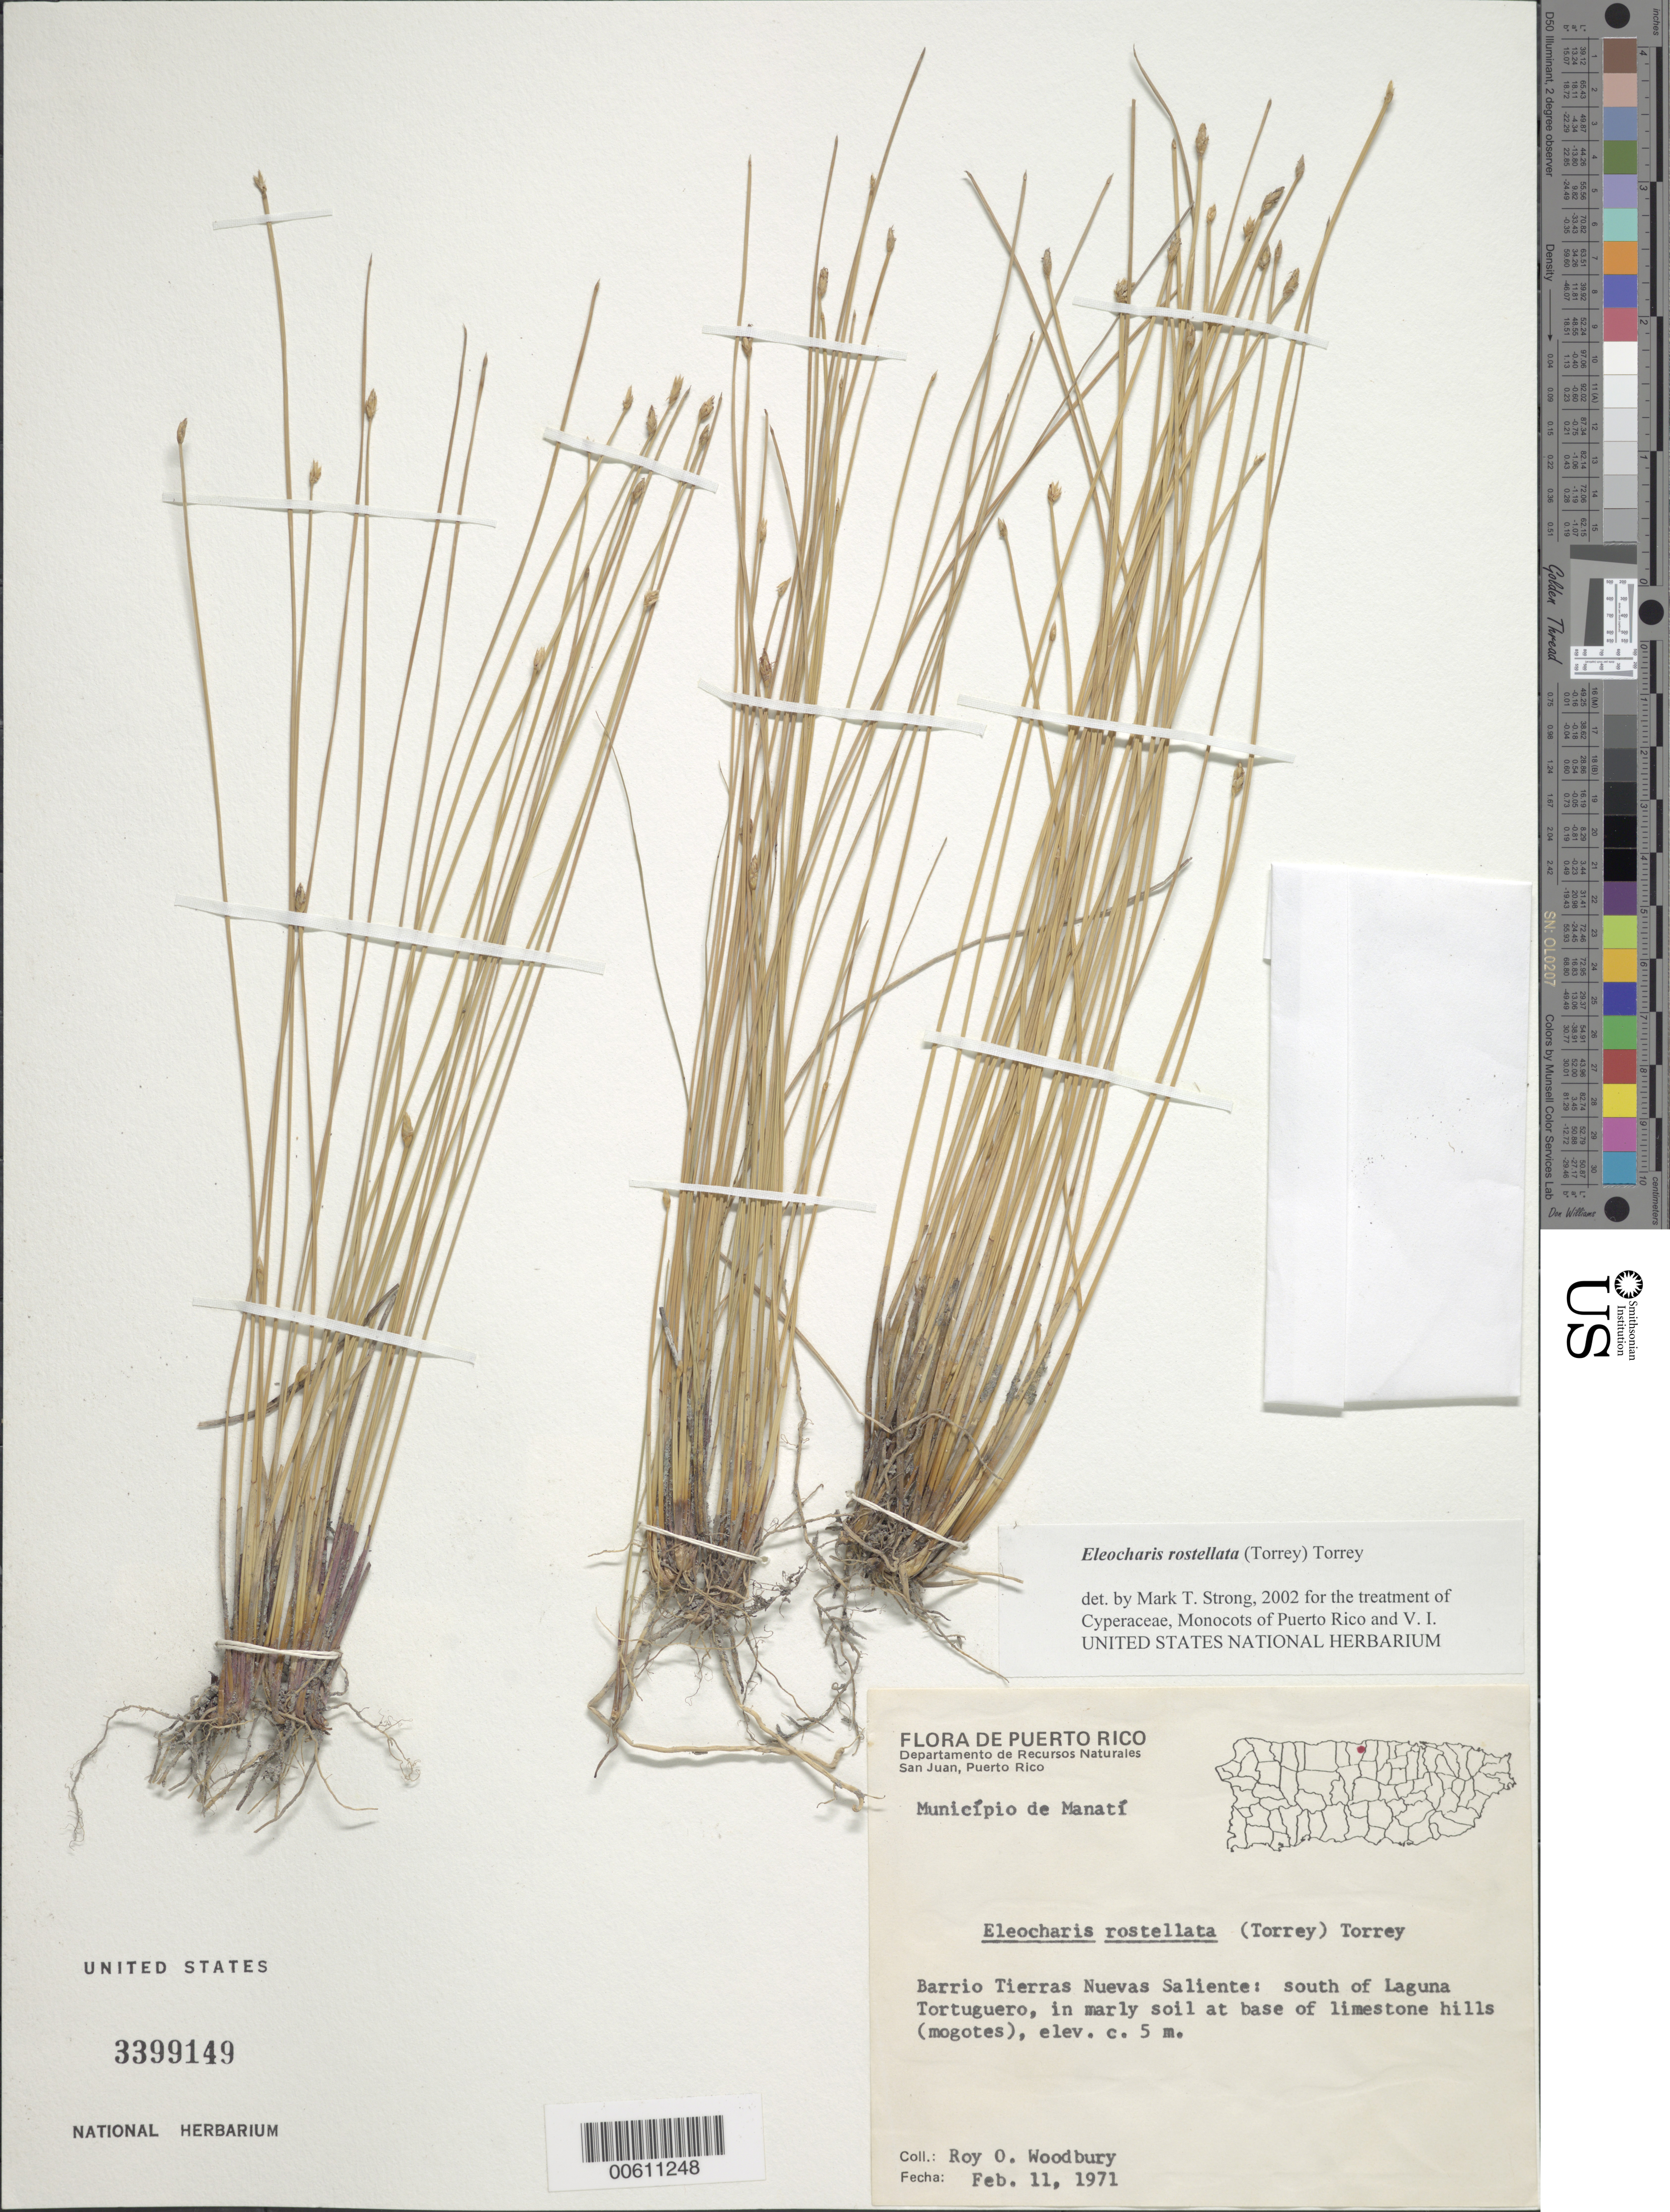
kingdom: Plantae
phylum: Tracheophyta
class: Liliopsida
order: Poales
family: Cyperaceae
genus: Eleocharis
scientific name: Eleocharis rostellata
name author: (Torr.) Torr.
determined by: Strong, M. T., (US), Smithsonian Institution - National Museum of Natural History (UNITED STATES)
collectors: R. O. Woodbury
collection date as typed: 11 Feb 1971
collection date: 1971-02-11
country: Puerto Rico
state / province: Manatí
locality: Manatí: Barrio Tierras Nuevas Saliente, S of Laguna Tortuguero.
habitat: In marly soil at base of limestone hills (mogotes).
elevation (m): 5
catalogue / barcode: US 3399149